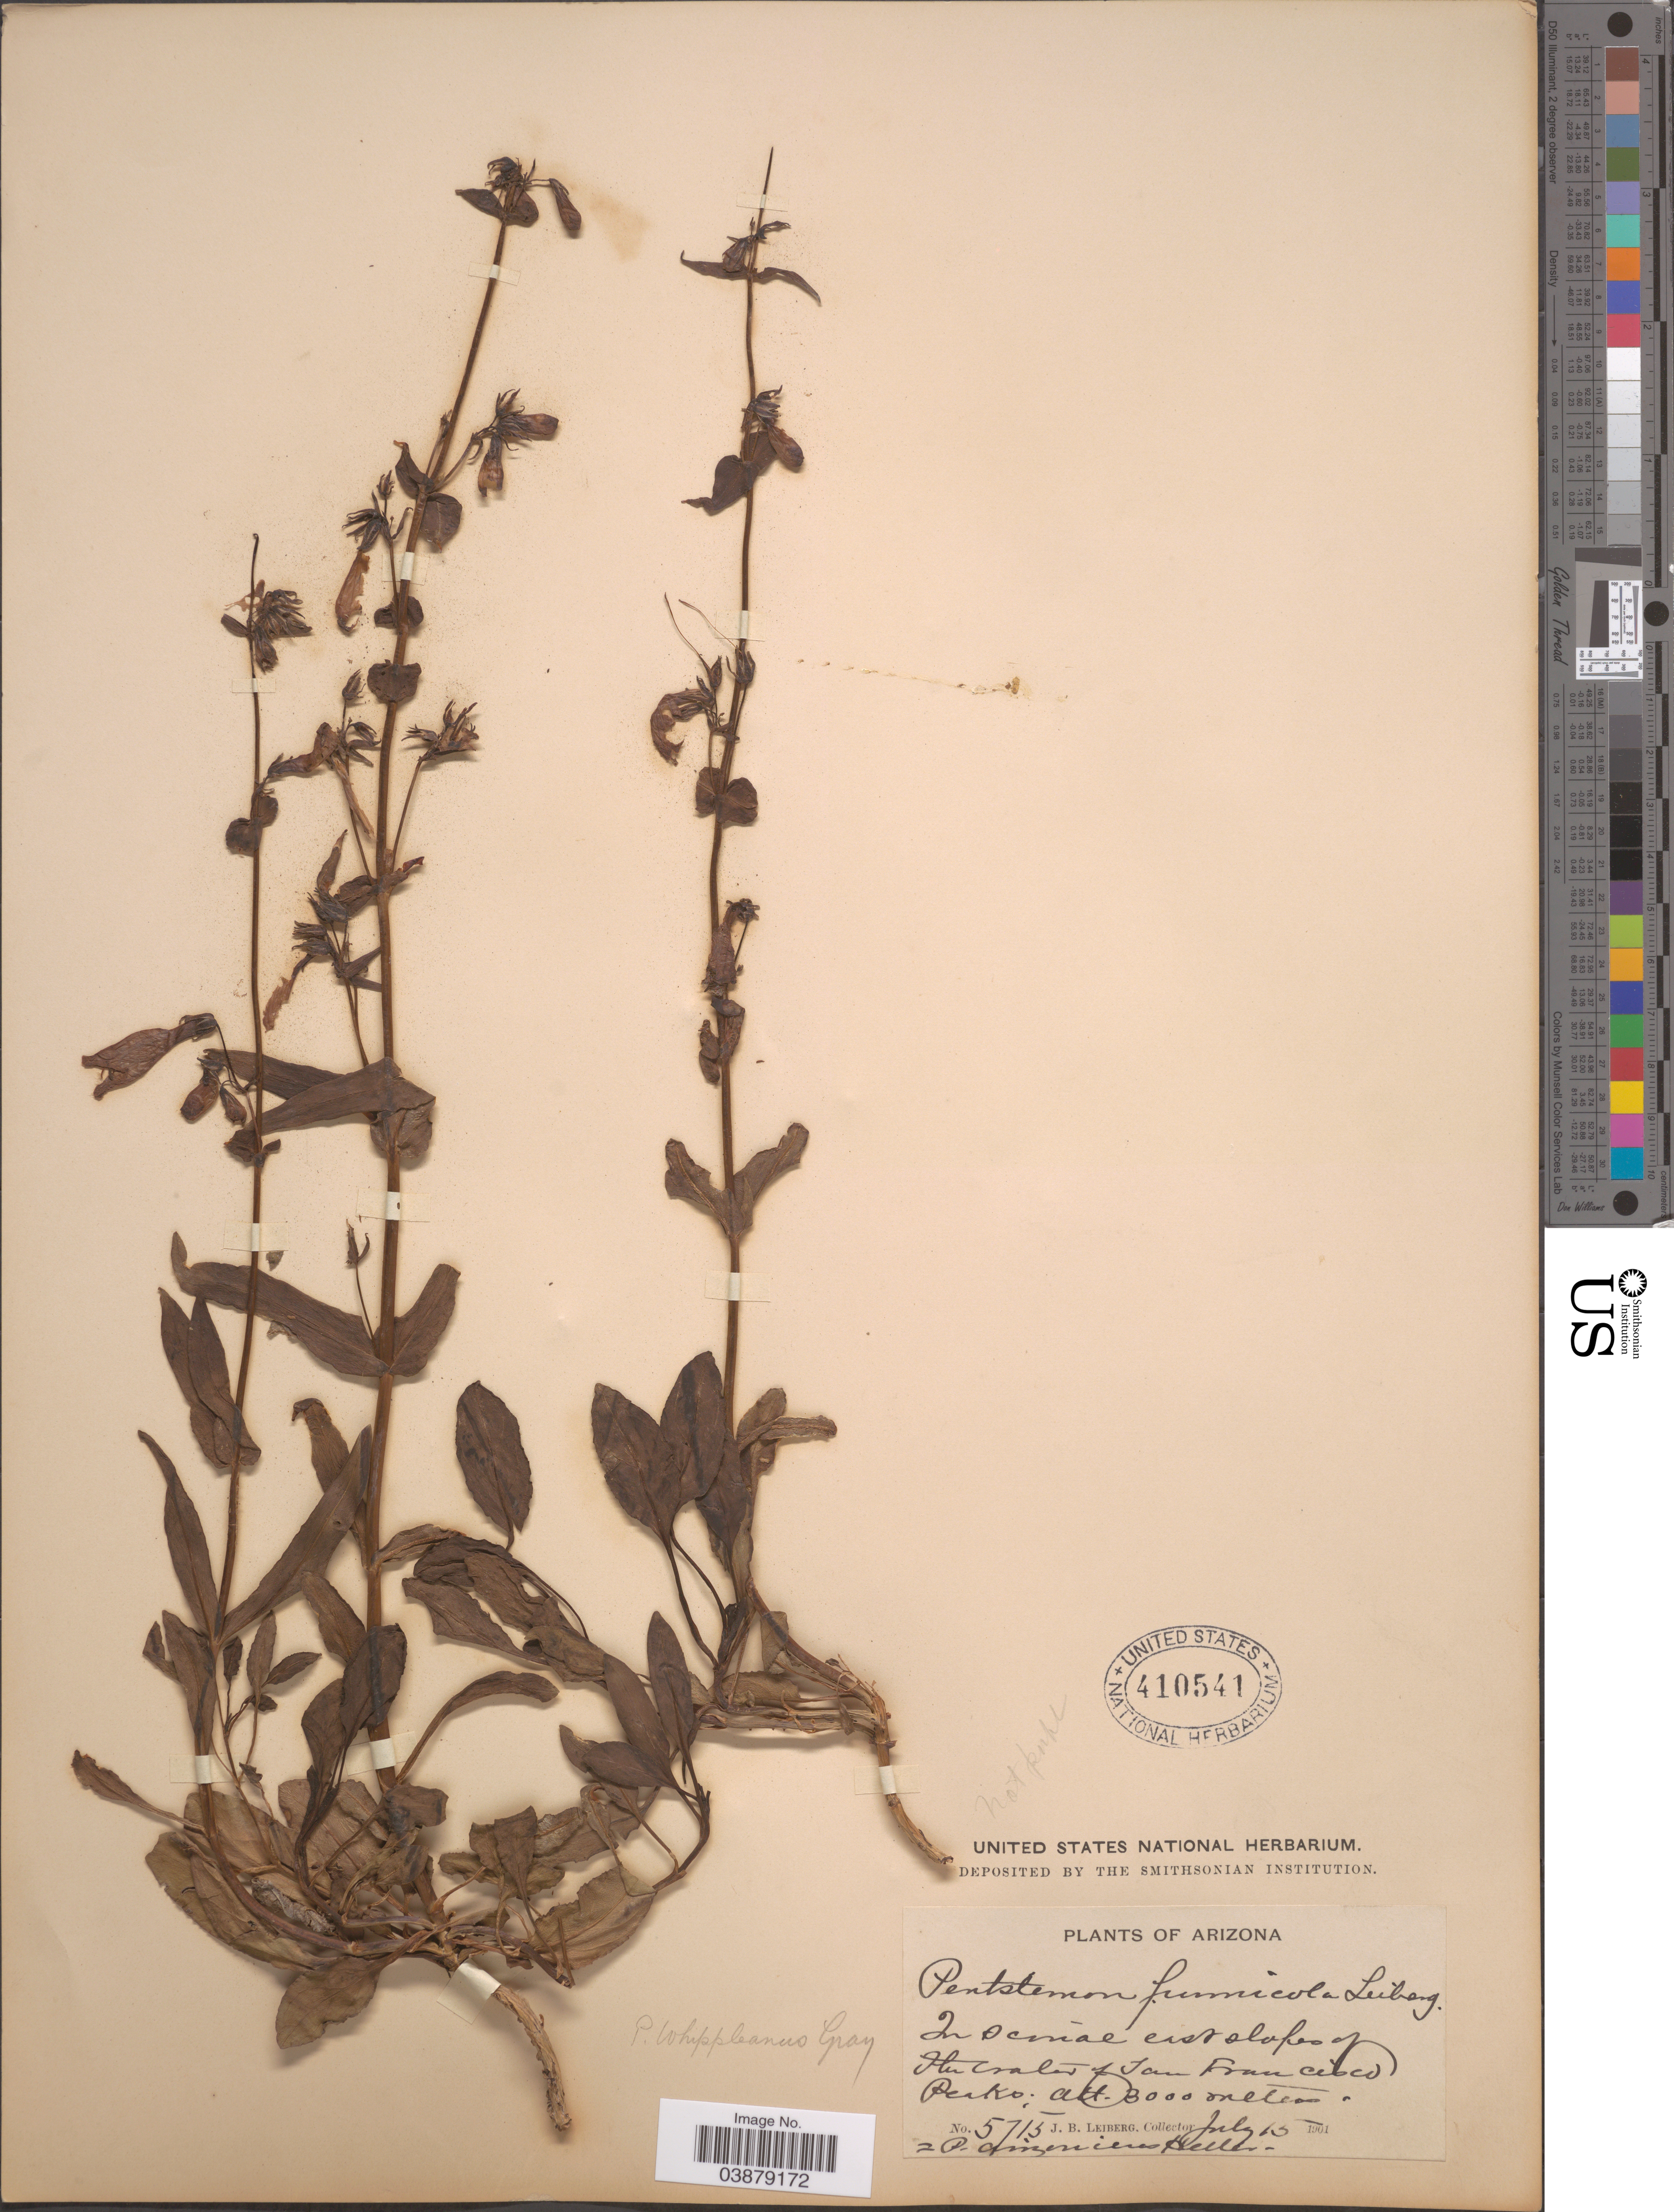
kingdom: Plantae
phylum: Tracheophyta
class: Magnoliopsida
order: Lamiales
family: Plantaginaceae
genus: Penstemon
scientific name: Penstemon whippleanus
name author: A. Gray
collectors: J. B. Leiberg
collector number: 5715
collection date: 1901-07-15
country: United States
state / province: Arizona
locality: East slopes of The Crater of San Francisco Peaks.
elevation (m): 3000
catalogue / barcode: US 410541